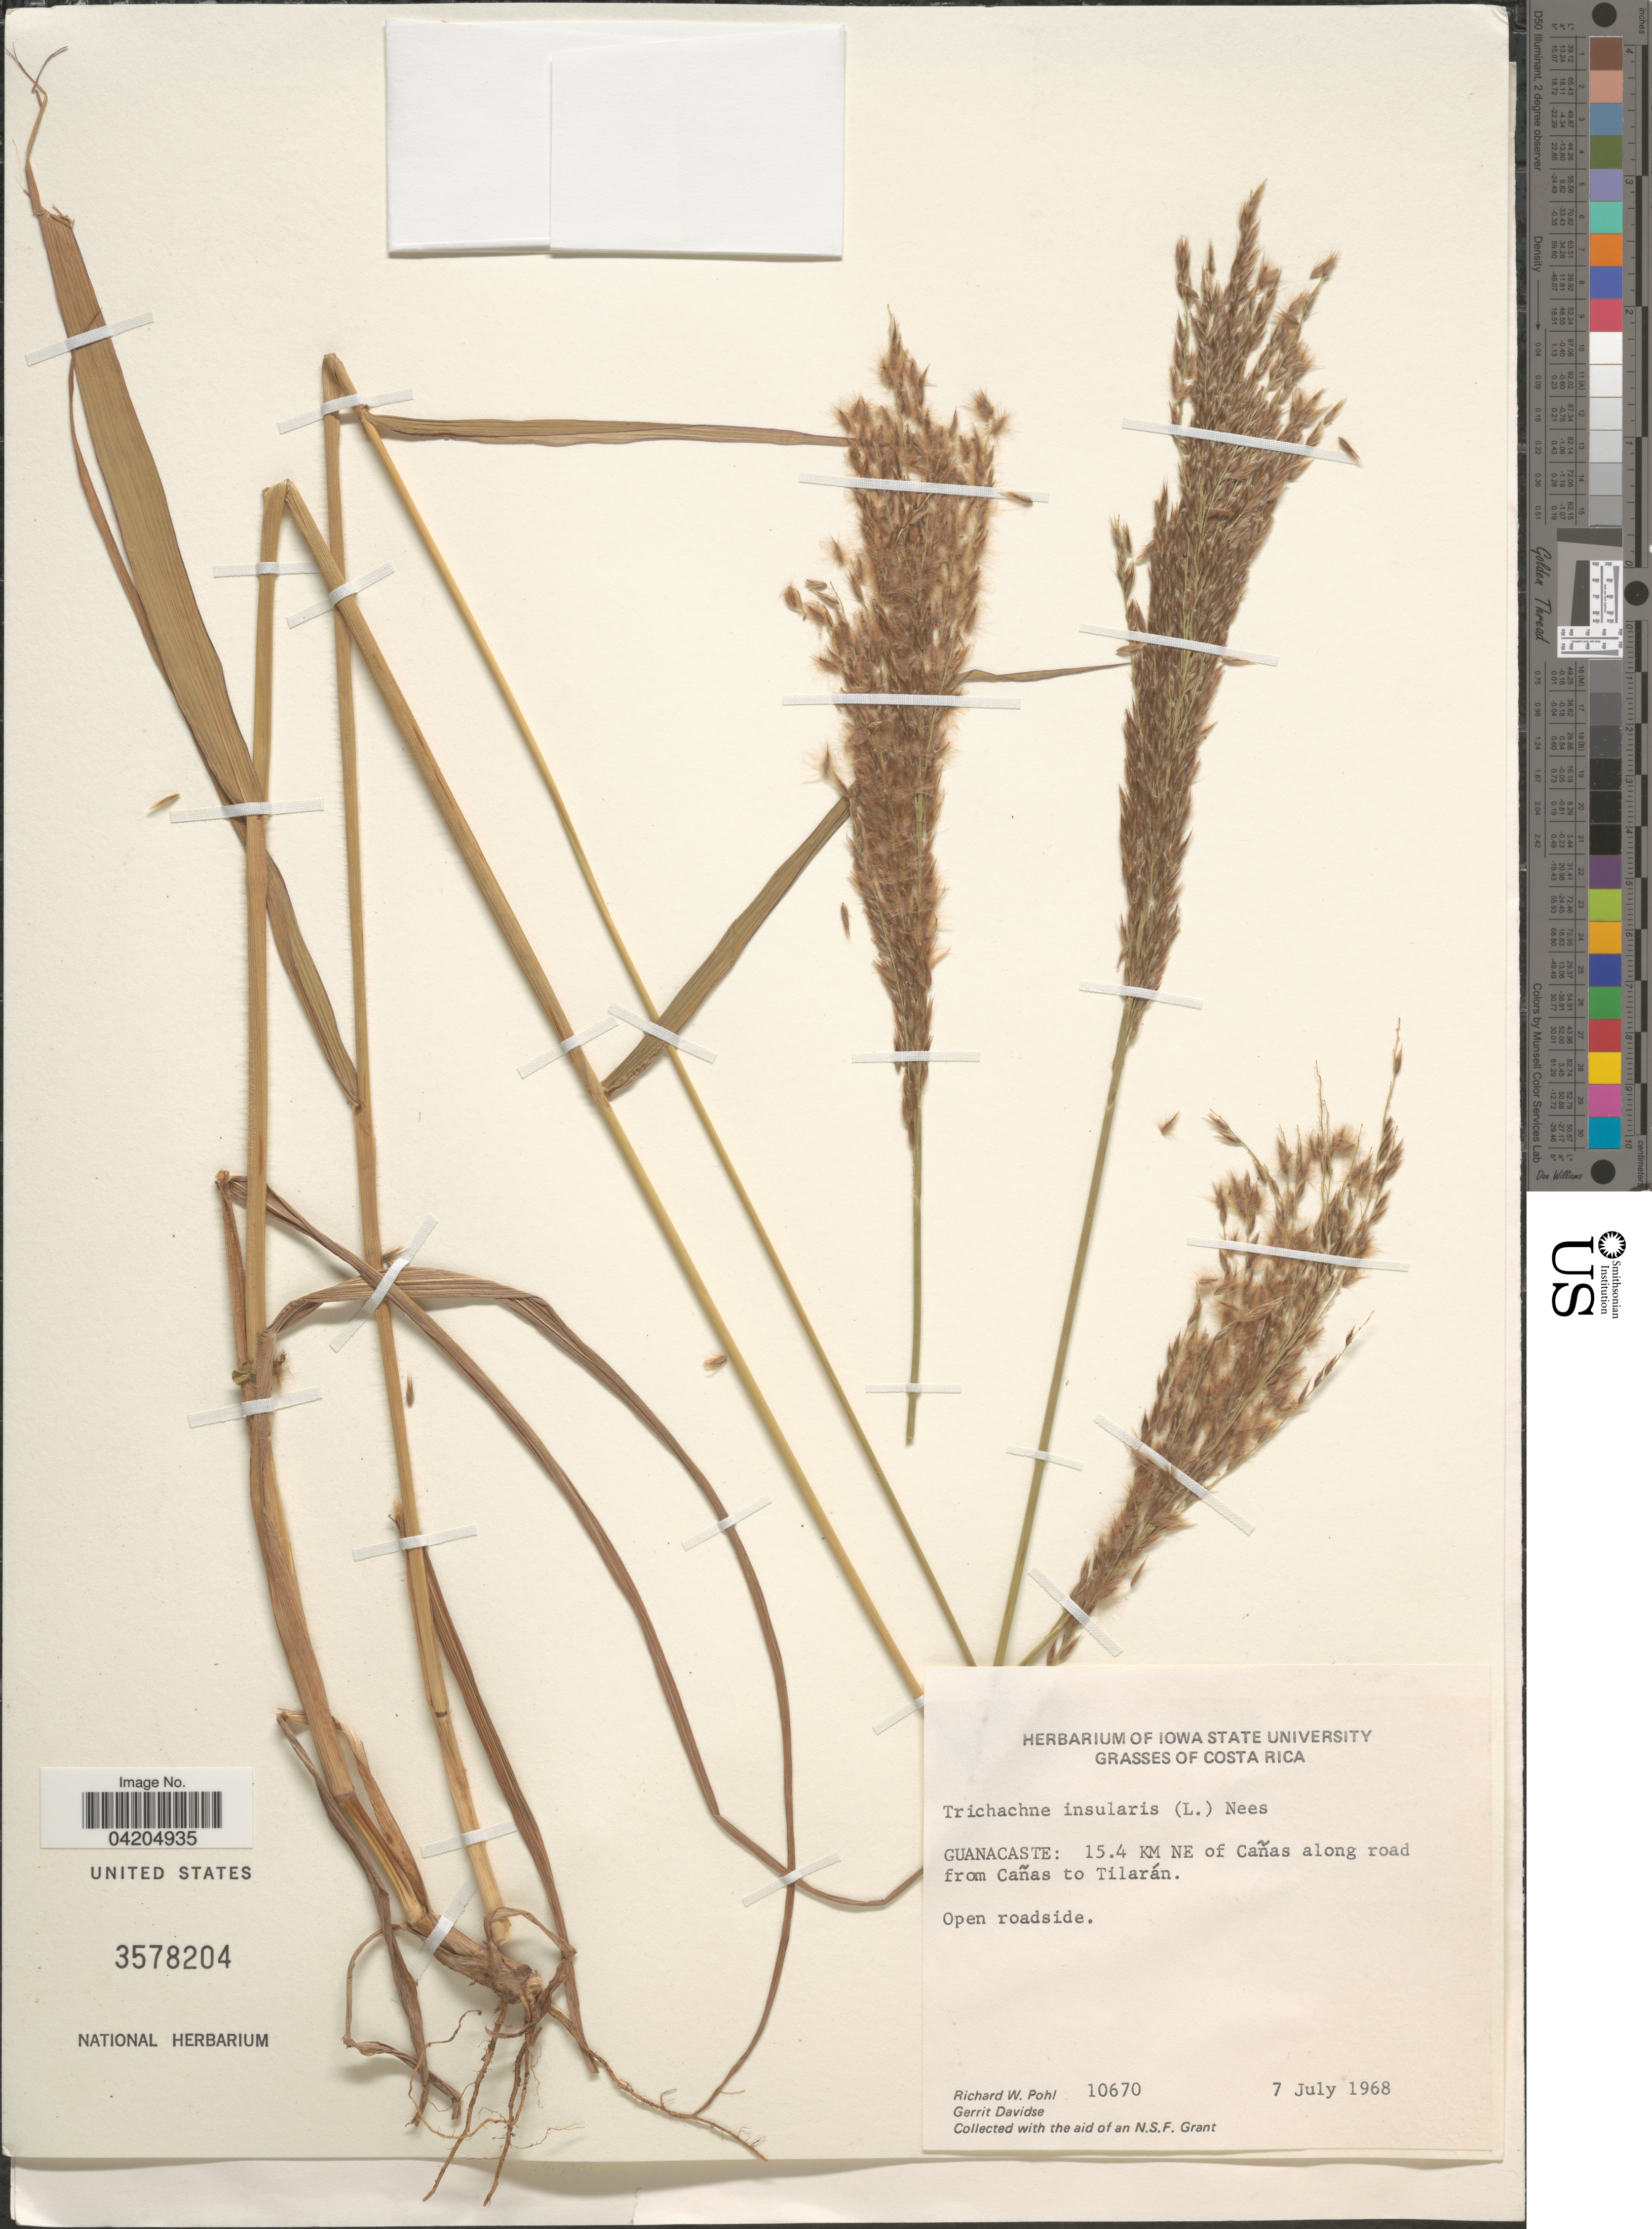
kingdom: Plantae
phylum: Tracheophyta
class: Liliopsida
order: Poales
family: Poaceae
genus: Digitaria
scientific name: Digitaria insularis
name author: (L.) Fedde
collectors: R. W. Pohl & G. Davidse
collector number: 10670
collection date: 1968-07-07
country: Costa Rica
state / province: Guanacaste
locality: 15.4 KM NE of Cañas along road from Cañas to Tilarán.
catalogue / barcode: US 3578204